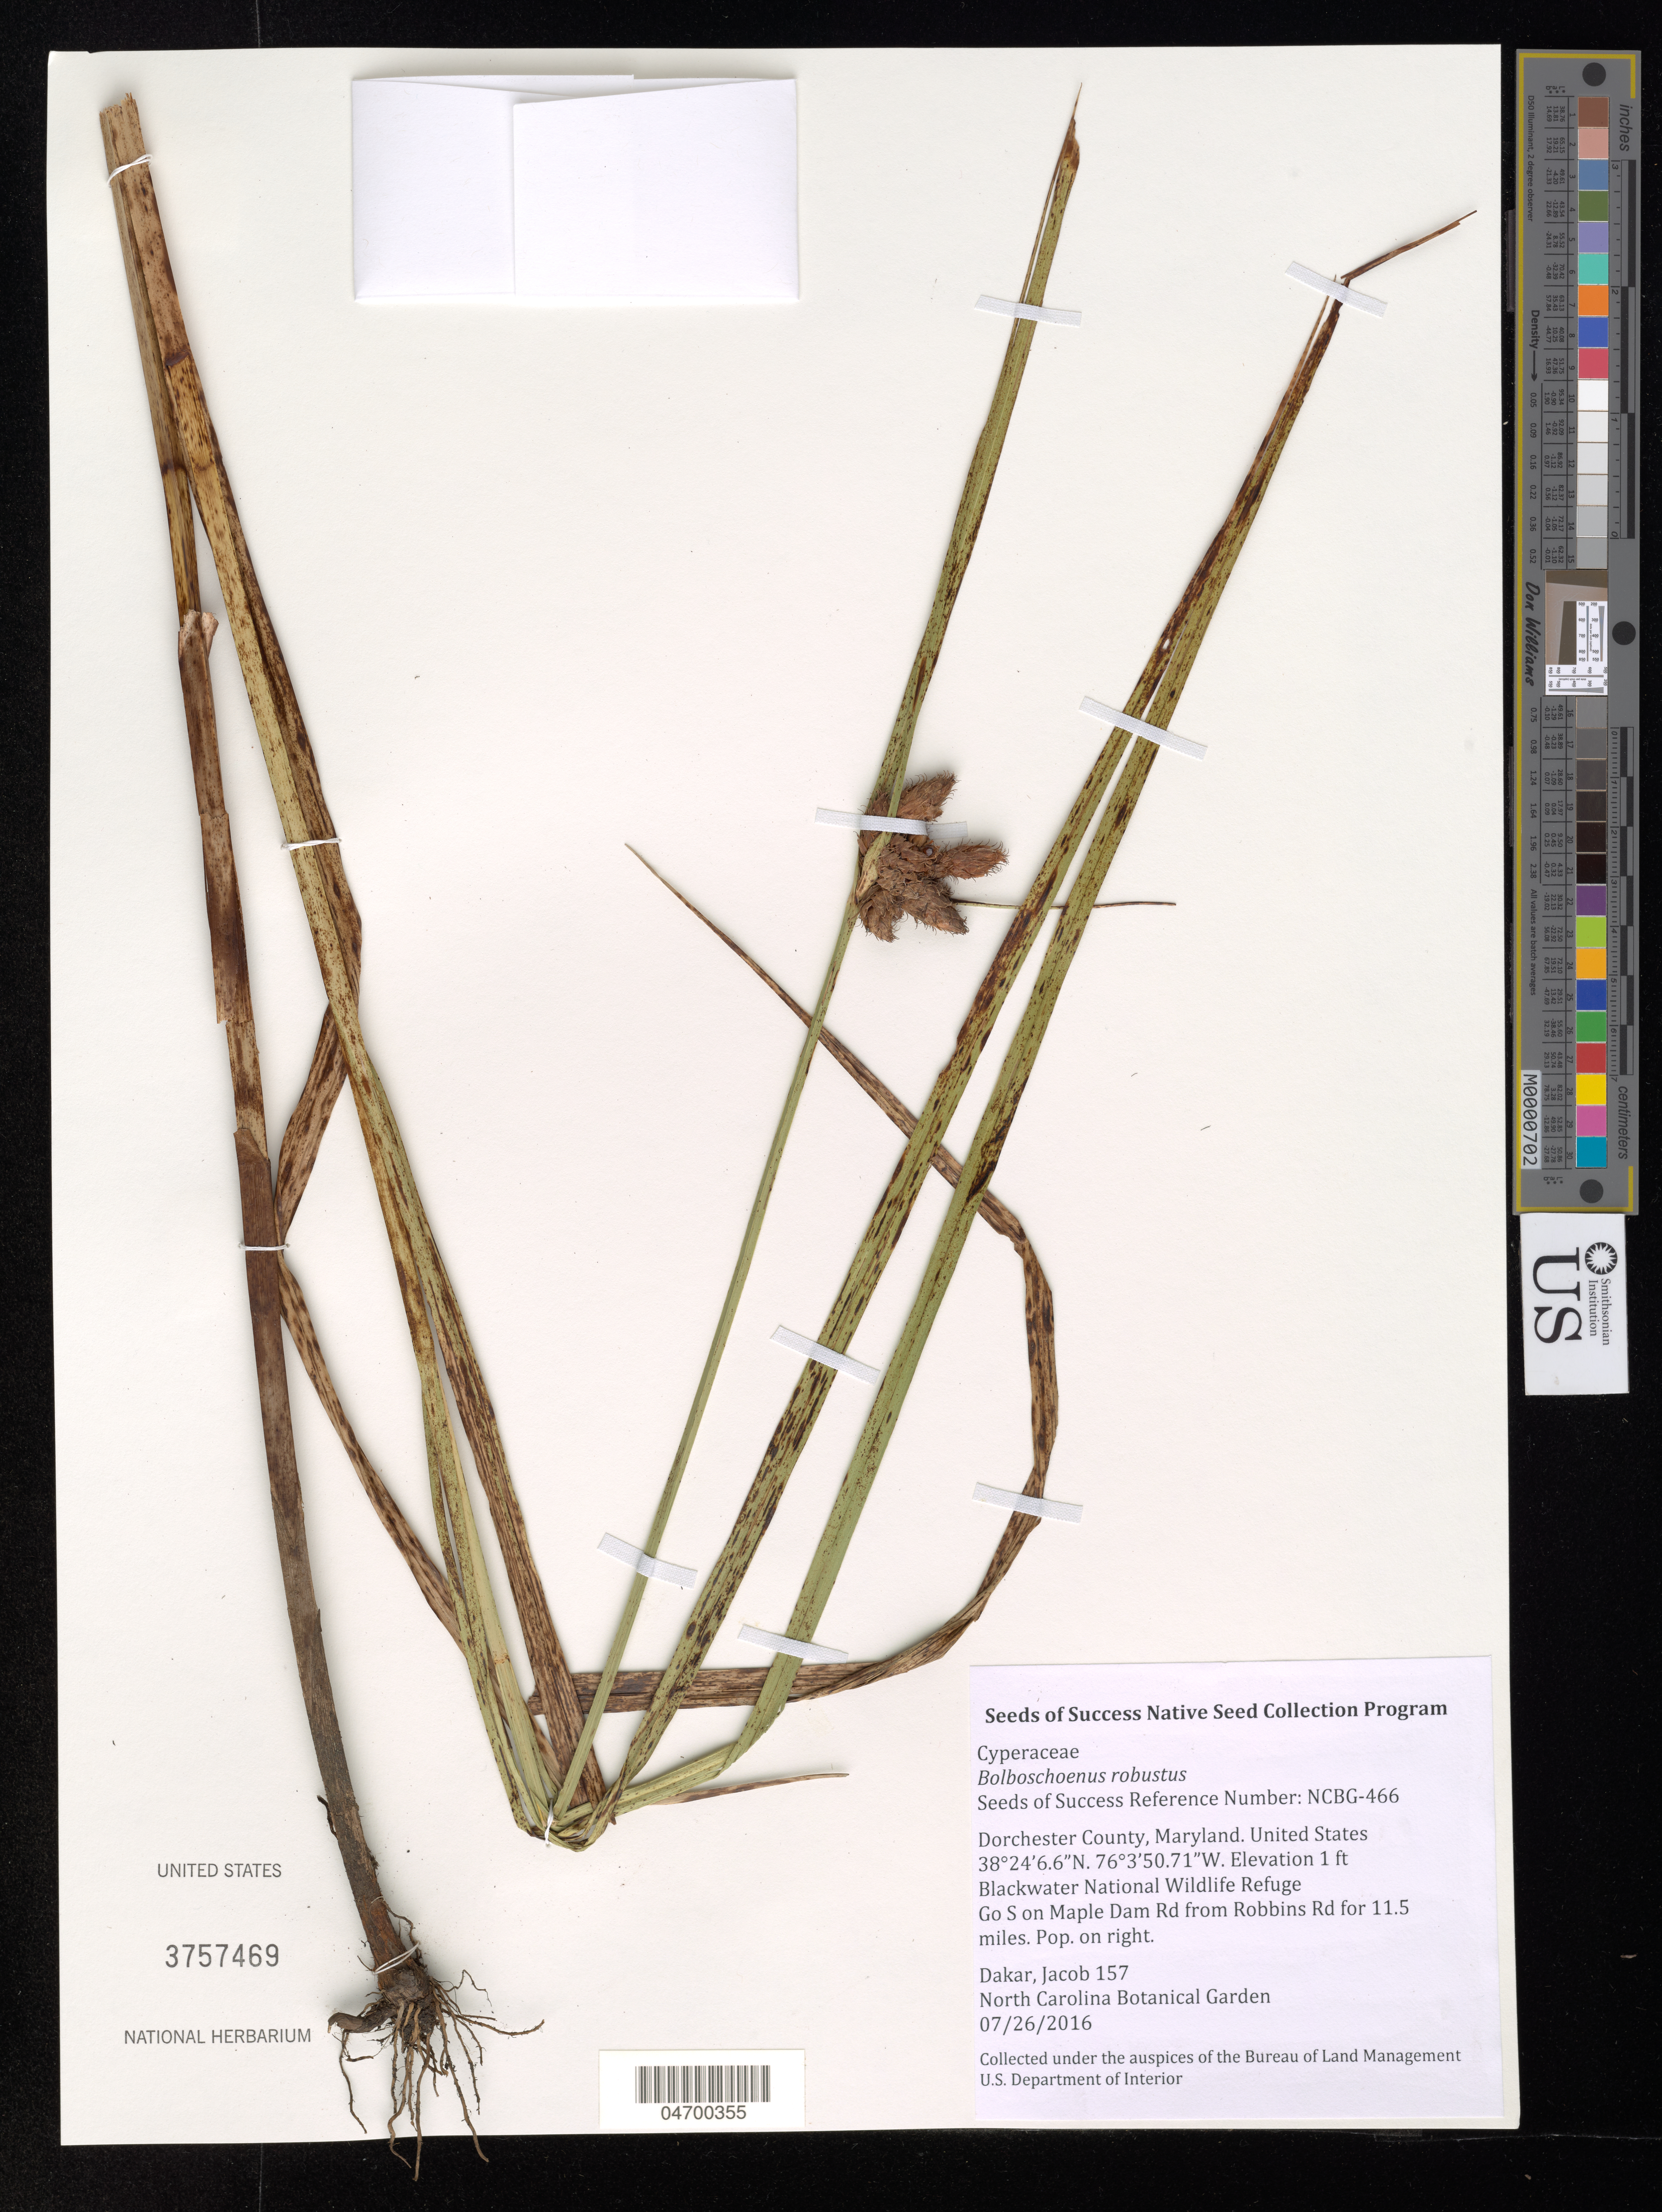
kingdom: Plantae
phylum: Tracheophyta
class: Liliopsida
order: Poales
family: Cyperaceae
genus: Bolboschoenus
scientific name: Bolboschoenus robustus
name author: (Pursh) Soják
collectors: J. Dakar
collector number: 157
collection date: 2016-07-26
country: United States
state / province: Maryland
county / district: Dorchester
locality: Dorchester County. Blackwater National Wildlife Refuge Go S on Maple Dam Rd from Robbins Rd for 11.5 miles. Pop. on right.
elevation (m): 0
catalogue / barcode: US 3757469